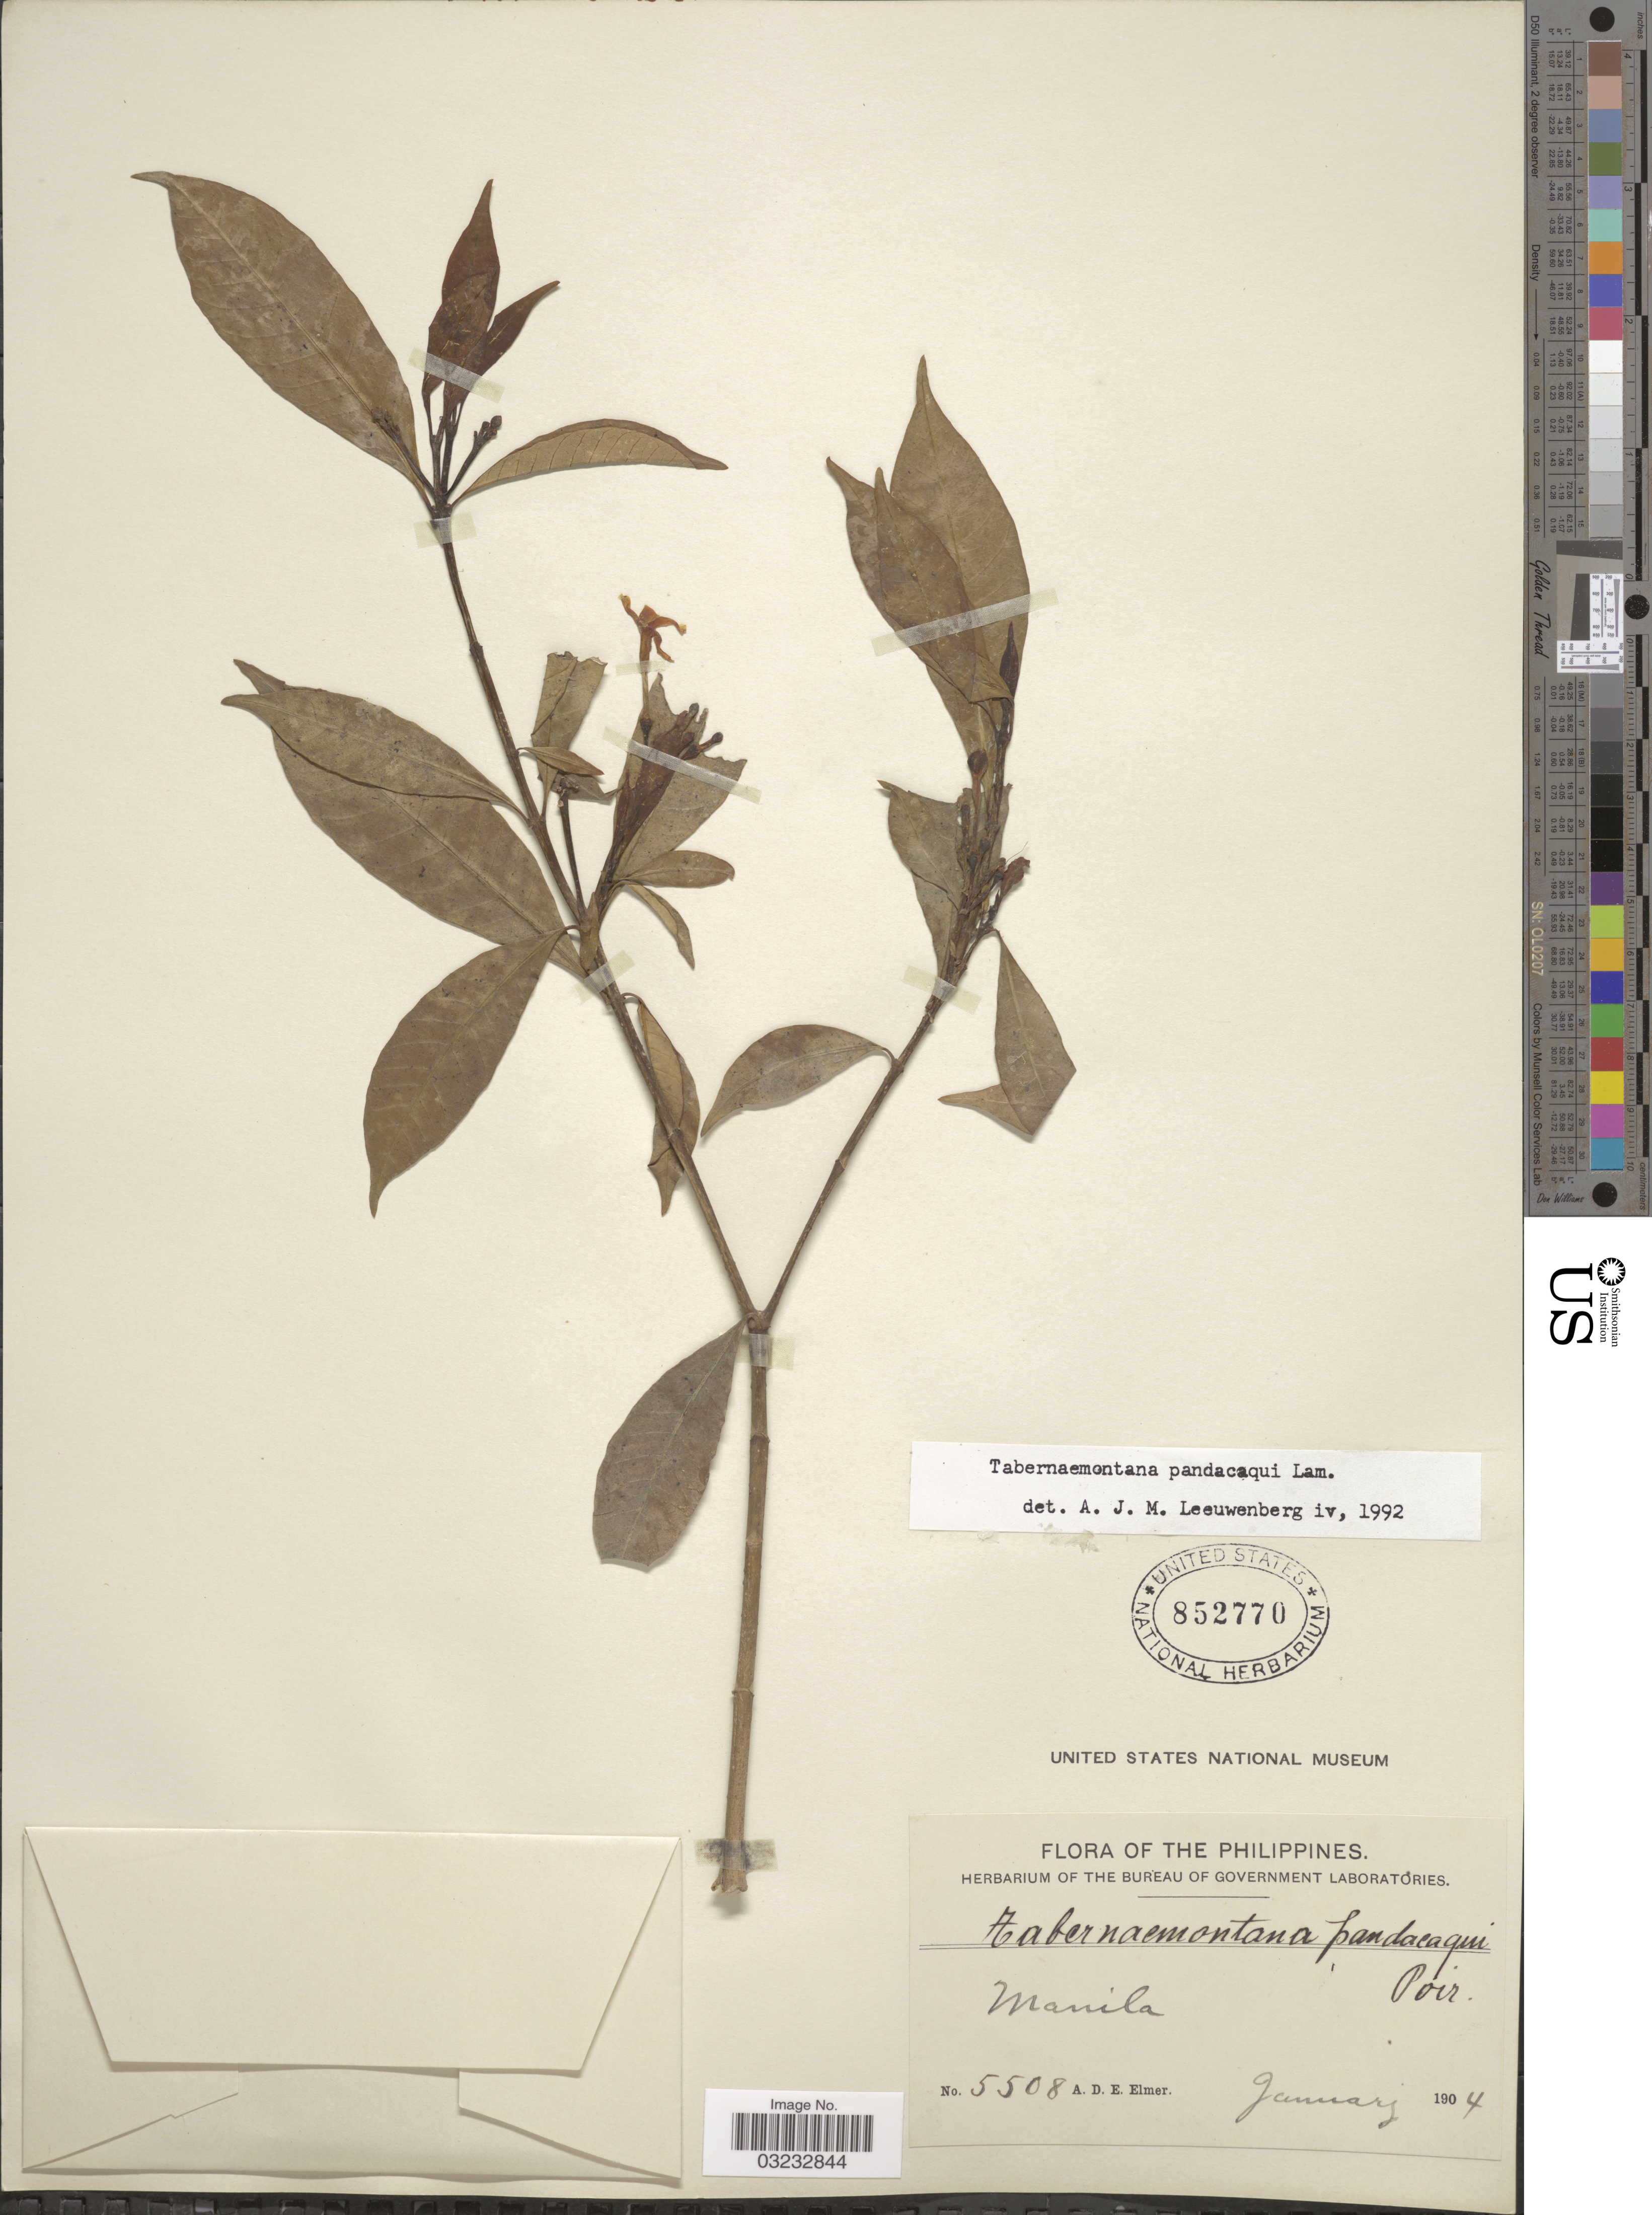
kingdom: Plantae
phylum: Tracheophyta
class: Magnoliopsida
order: Gentianales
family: Apocynaceae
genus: Tabernaemontana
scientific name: Tabernaemontana pandacaqui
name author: Poir.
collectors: A. D. E. Elmer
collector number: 5508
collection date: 1904-01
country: Philippines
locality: Manila.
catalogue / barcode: US 852770